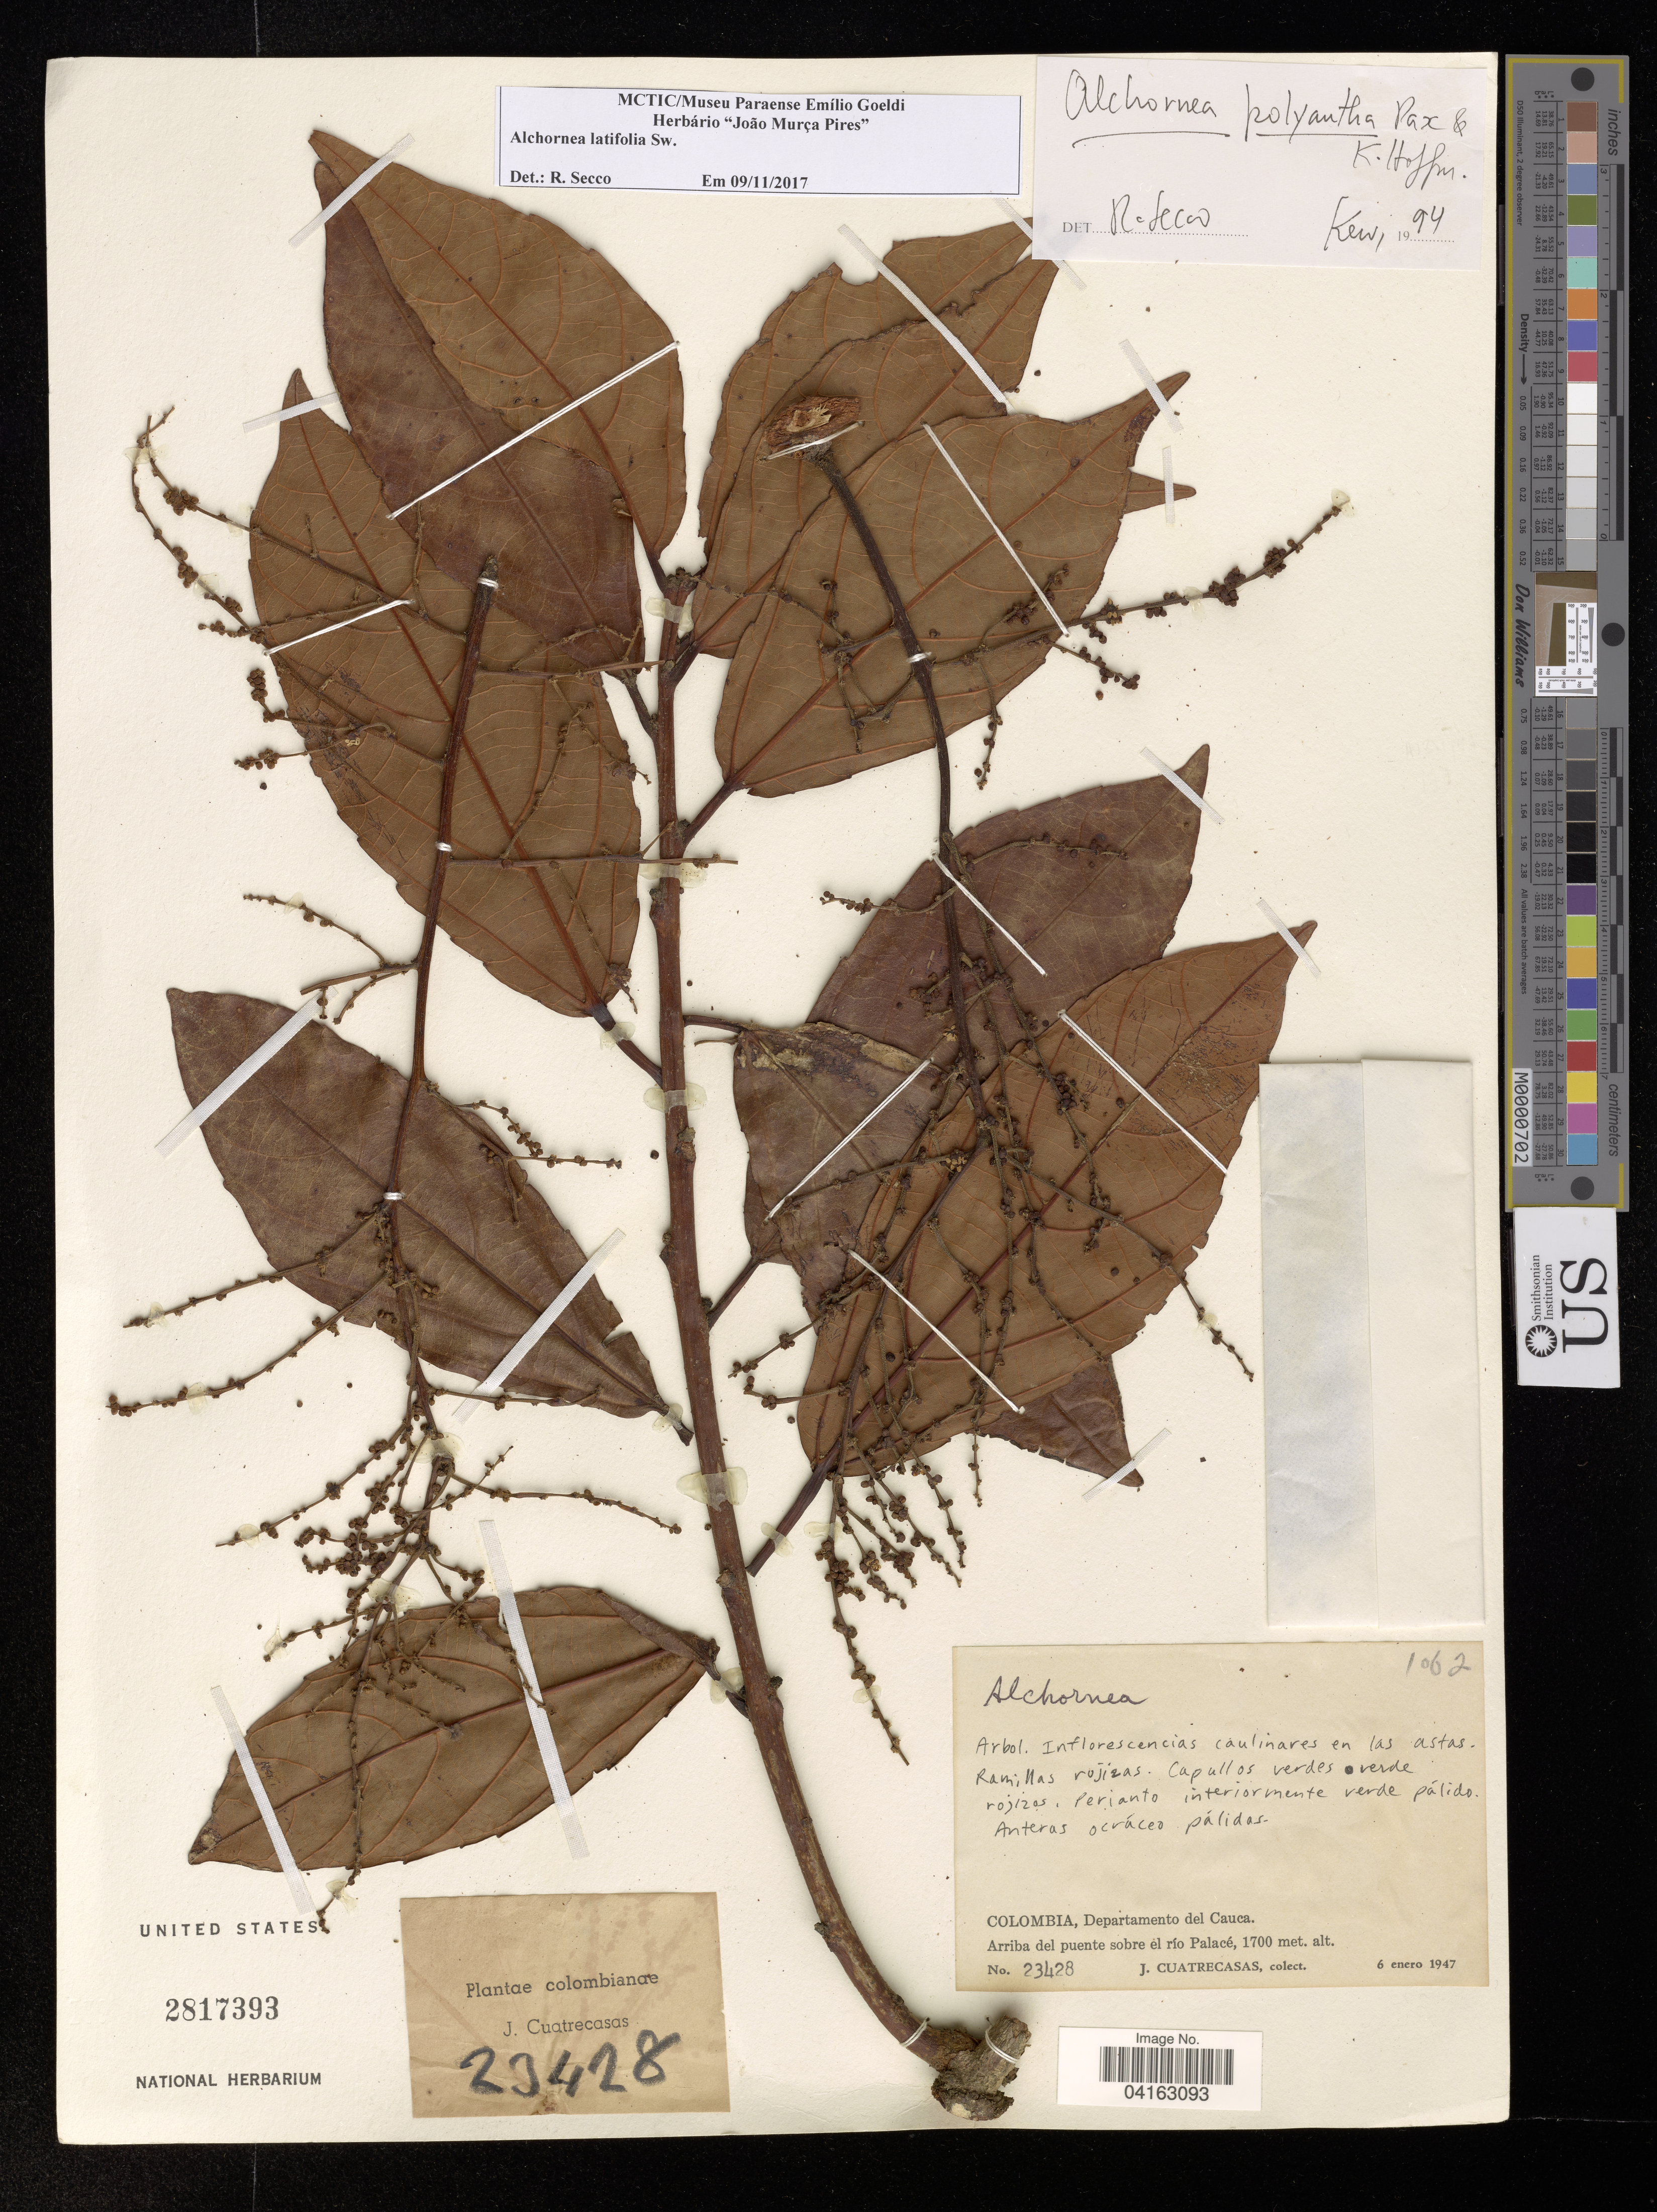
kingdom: Plantae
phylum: Tracheophyta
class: Magnoliopsida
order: Malpighiales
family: Euphorbiaceae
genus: Alchornea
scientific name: Alchornea latifolia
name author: Sw.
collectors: J. Cuatrecasas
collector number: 23428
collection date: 1947-01-06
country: Colombia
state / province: Valle del Cauca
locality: Departamento del Cauca. Arriba del puente sobre el río Palace.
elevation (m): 1700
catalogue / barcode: US 2817393